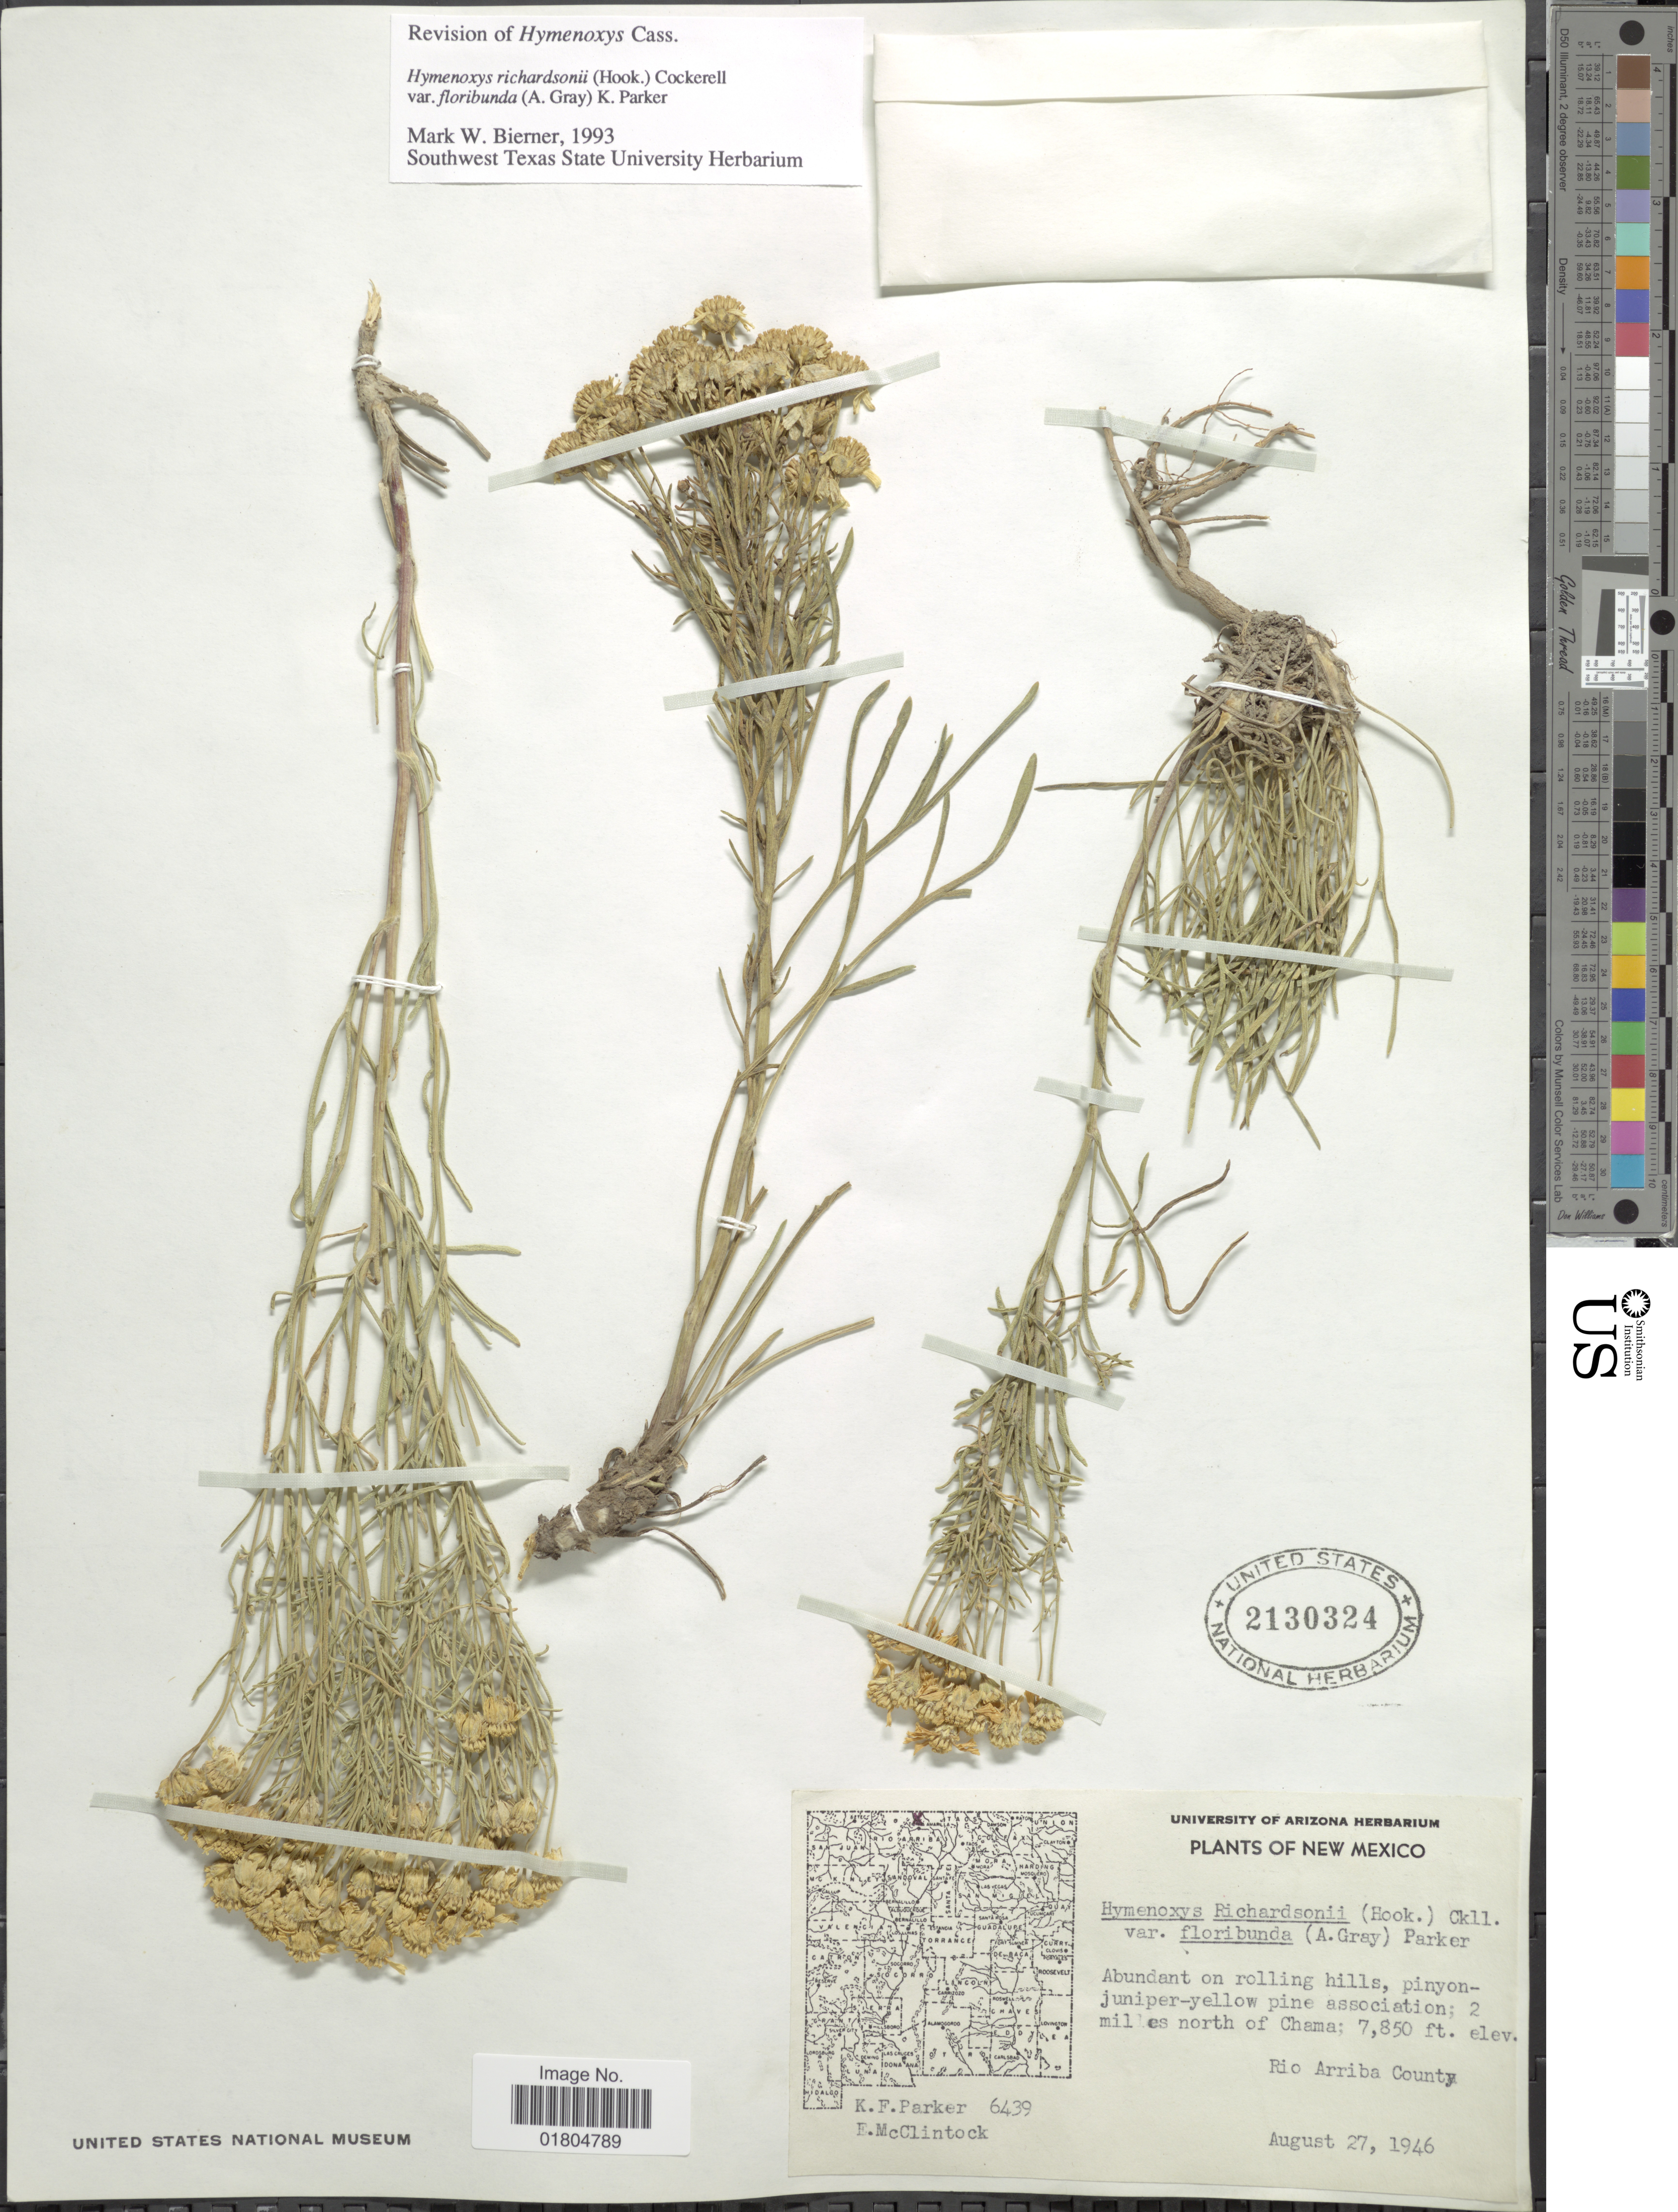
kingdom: Plantae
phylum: Tracheophyta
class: Magnoliopsida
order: Asterales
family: Asteraceae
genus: Hymenoxys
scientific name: Hymenoxys richardsonii var. floribunda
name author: (A. Gray) K.F. Parker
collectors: K. F. Parker & E. McClintock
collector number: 6439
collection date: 1946-08-27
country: United States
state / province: New Mexico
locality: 2 miles north of Chama. Rio Arriba County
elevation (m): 2393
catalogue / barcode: US 2130324